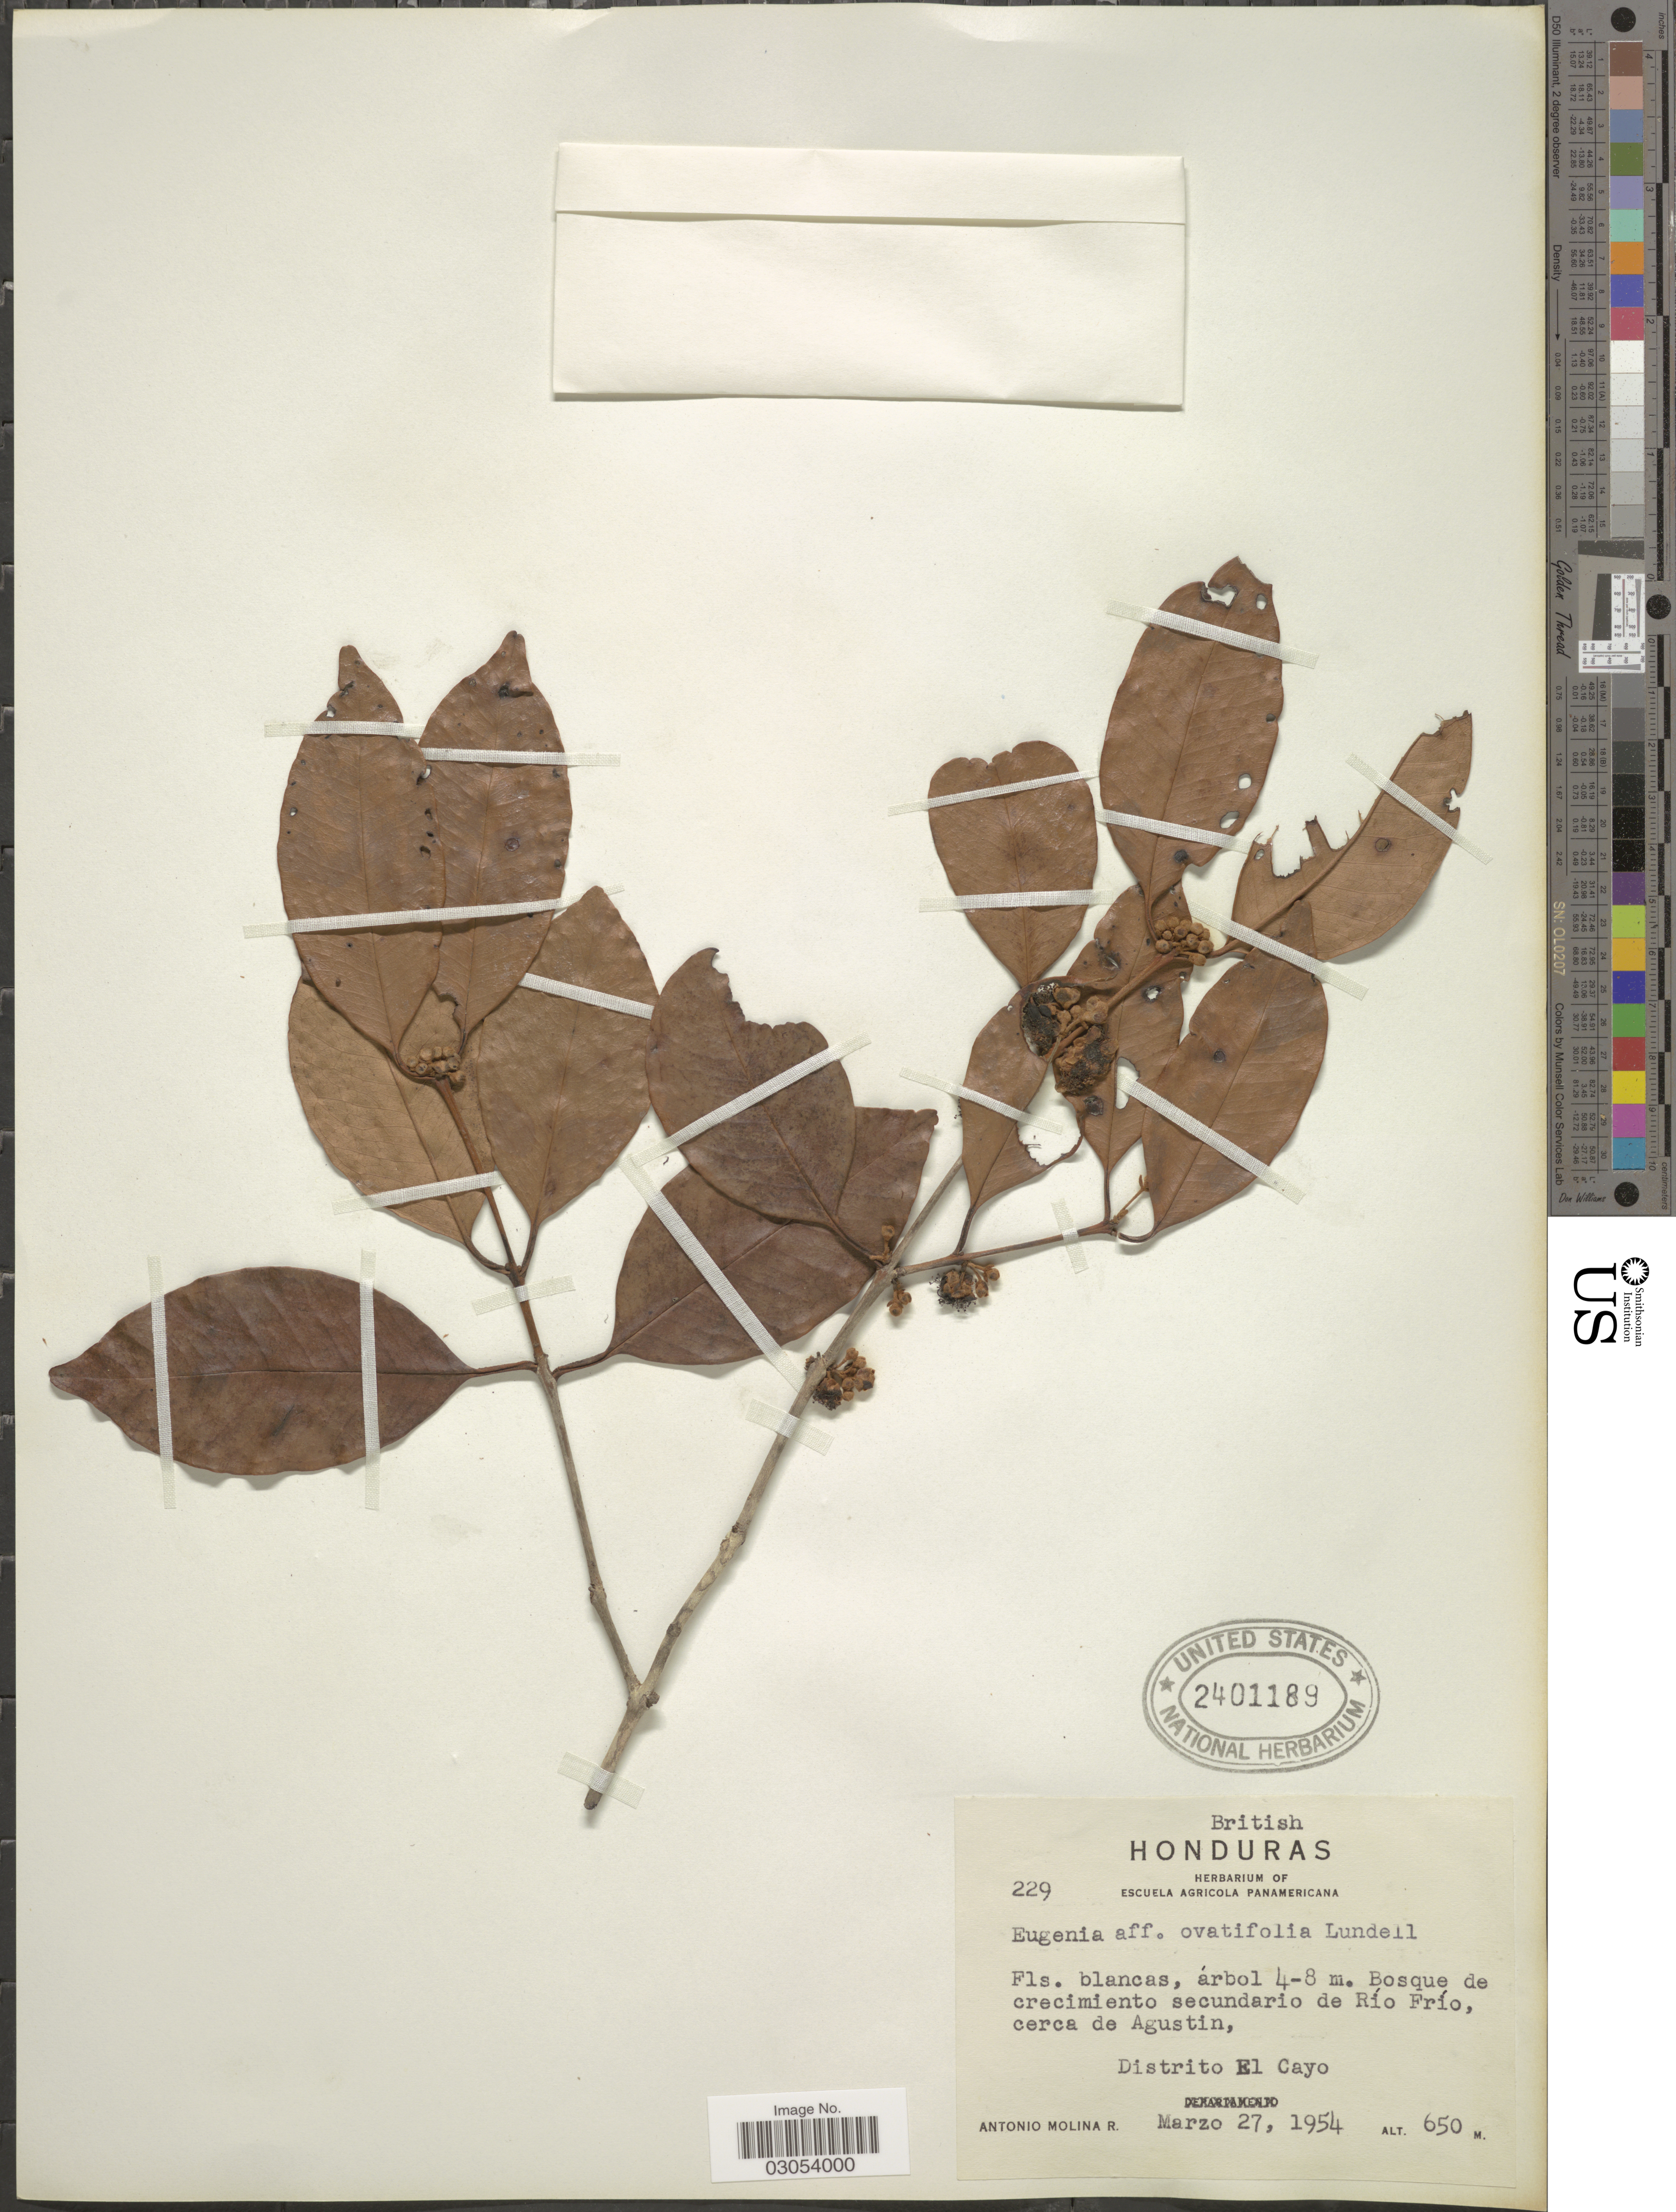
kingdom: Plantae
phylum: Tracheophyta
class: Magnoliopsida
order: Myrtales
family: Myrtaceae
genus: Eugenia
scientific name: Eugenia ovatifolia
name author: Lundell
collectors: A. Molina R.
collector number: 229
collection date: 1954-03-27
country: Belize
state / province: Cayo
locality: British Honduras. Bosque de crecimiento secundario de Río Frío, cerca de Agustin, Distrito El Cayo.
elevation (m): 650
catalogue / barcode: US 2401189